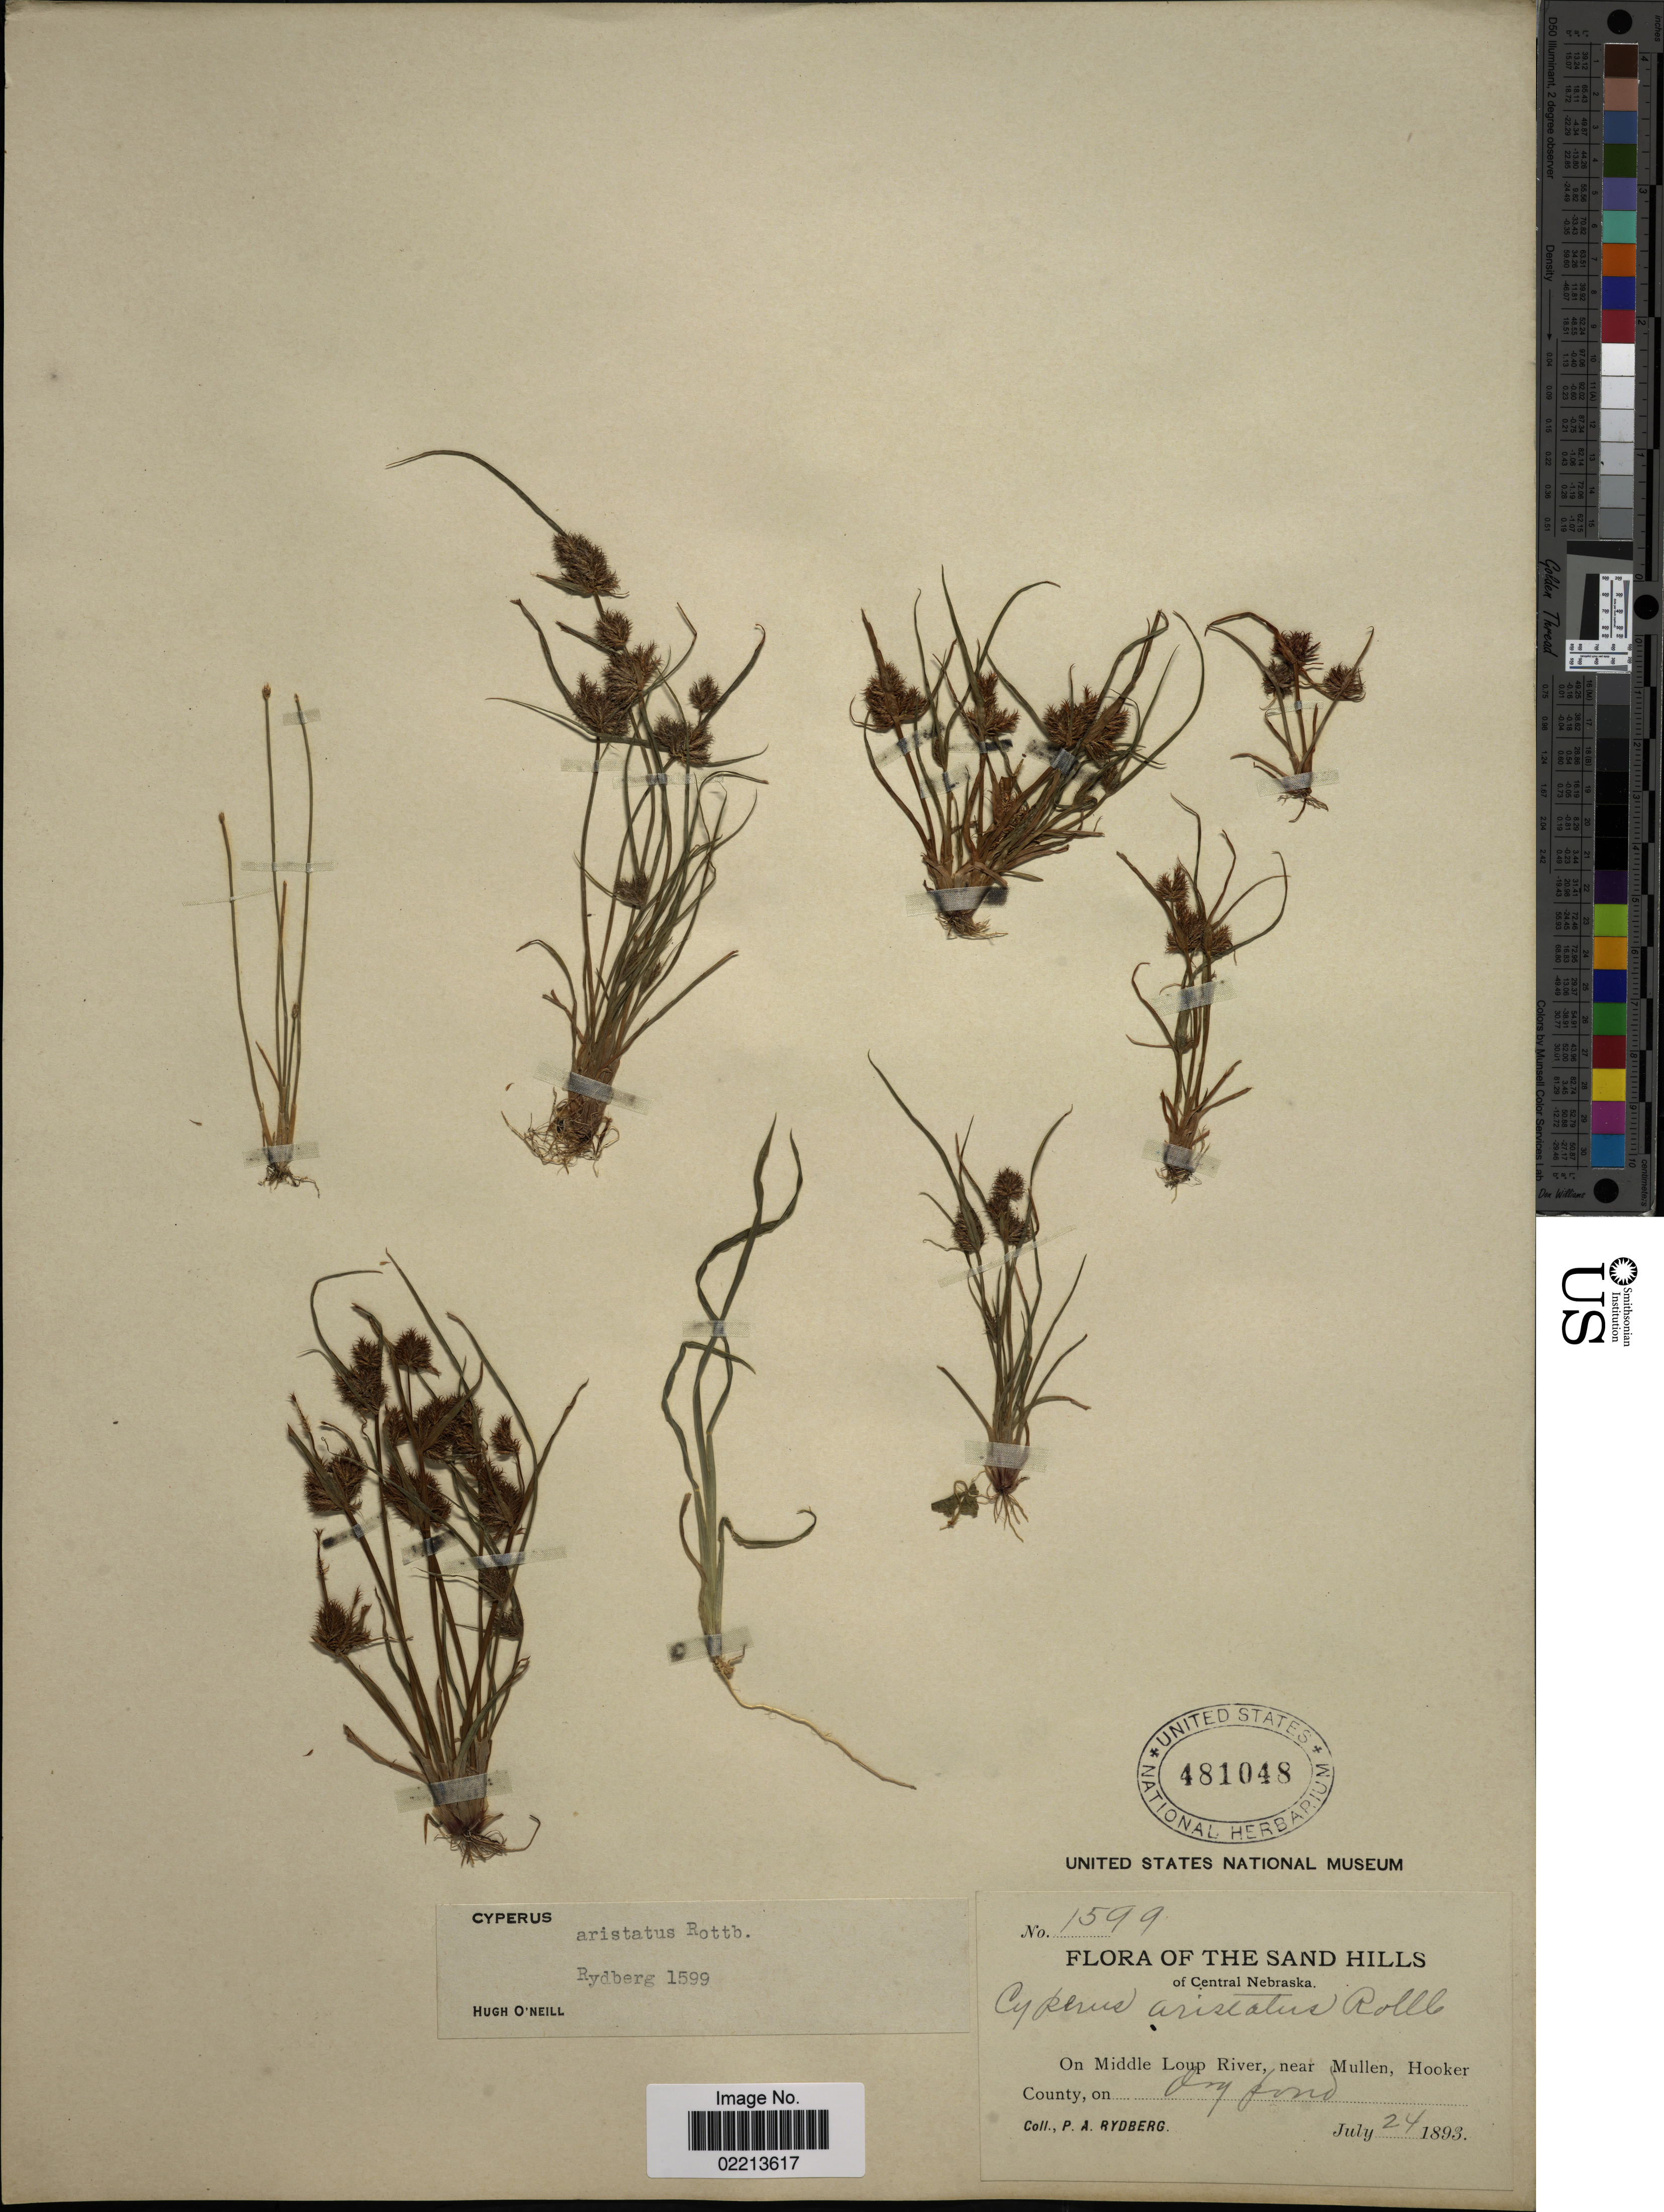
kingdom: Plantae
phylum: Tracheophyta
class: Liliopsida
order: Poales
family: Cyperaceae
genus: Cyperus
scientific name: Cyperus squarrosus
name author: L.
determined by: Strong, Mark T., (BOT), Smithsonian Institution - National Museum of Natural History (UNITED STATES)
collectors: P. A. Rydberg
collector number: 1599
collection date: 1893-07-24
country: United States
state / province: Nebraska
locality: The Sand Hills of Central Nebraska, on Middle LoupRiver, near Mullen, Hooker County, on dry pond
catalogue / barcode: US 481048